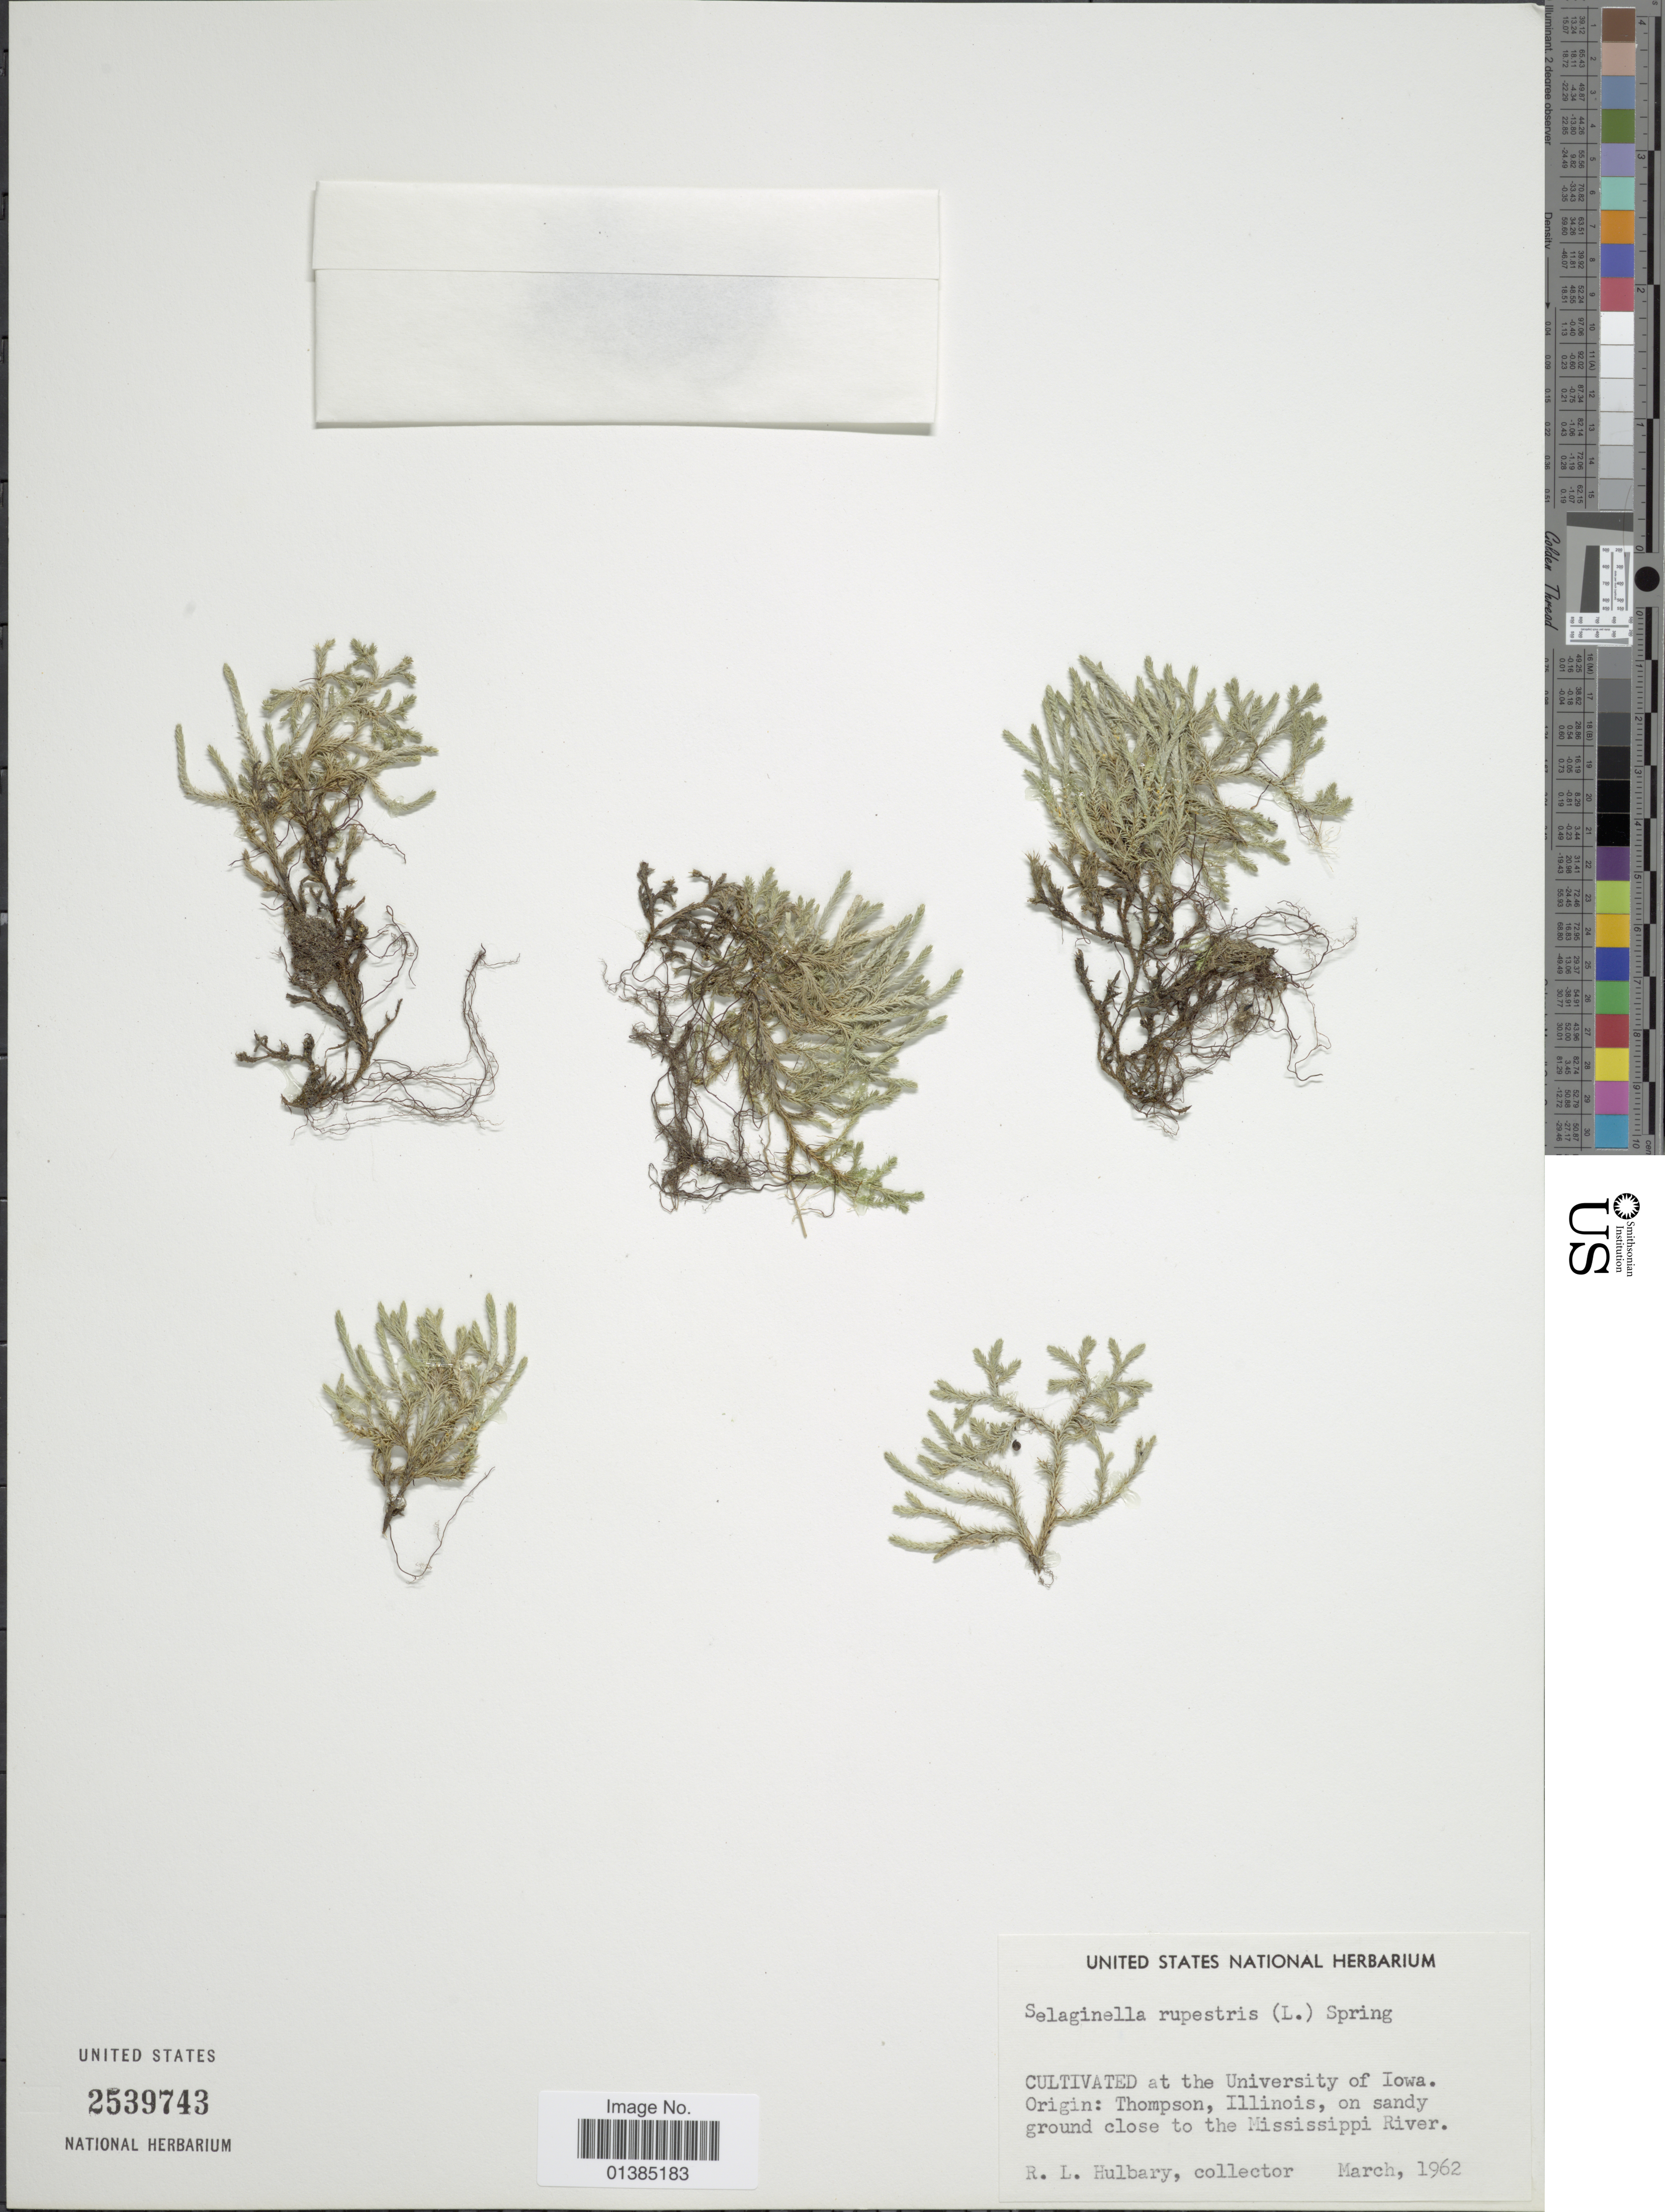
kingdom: Plantae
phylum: Tracheophyta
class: Lycopodiopsida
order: Selaginellales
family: Selaginellaceae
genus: Selaginella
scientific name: Selaginella rupestris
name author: (L.) Spring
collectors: R. Hulbary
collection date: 1962-03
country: United States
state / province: Iowa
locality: Cultivated at the University of Iowa.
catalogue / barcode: US 2539743